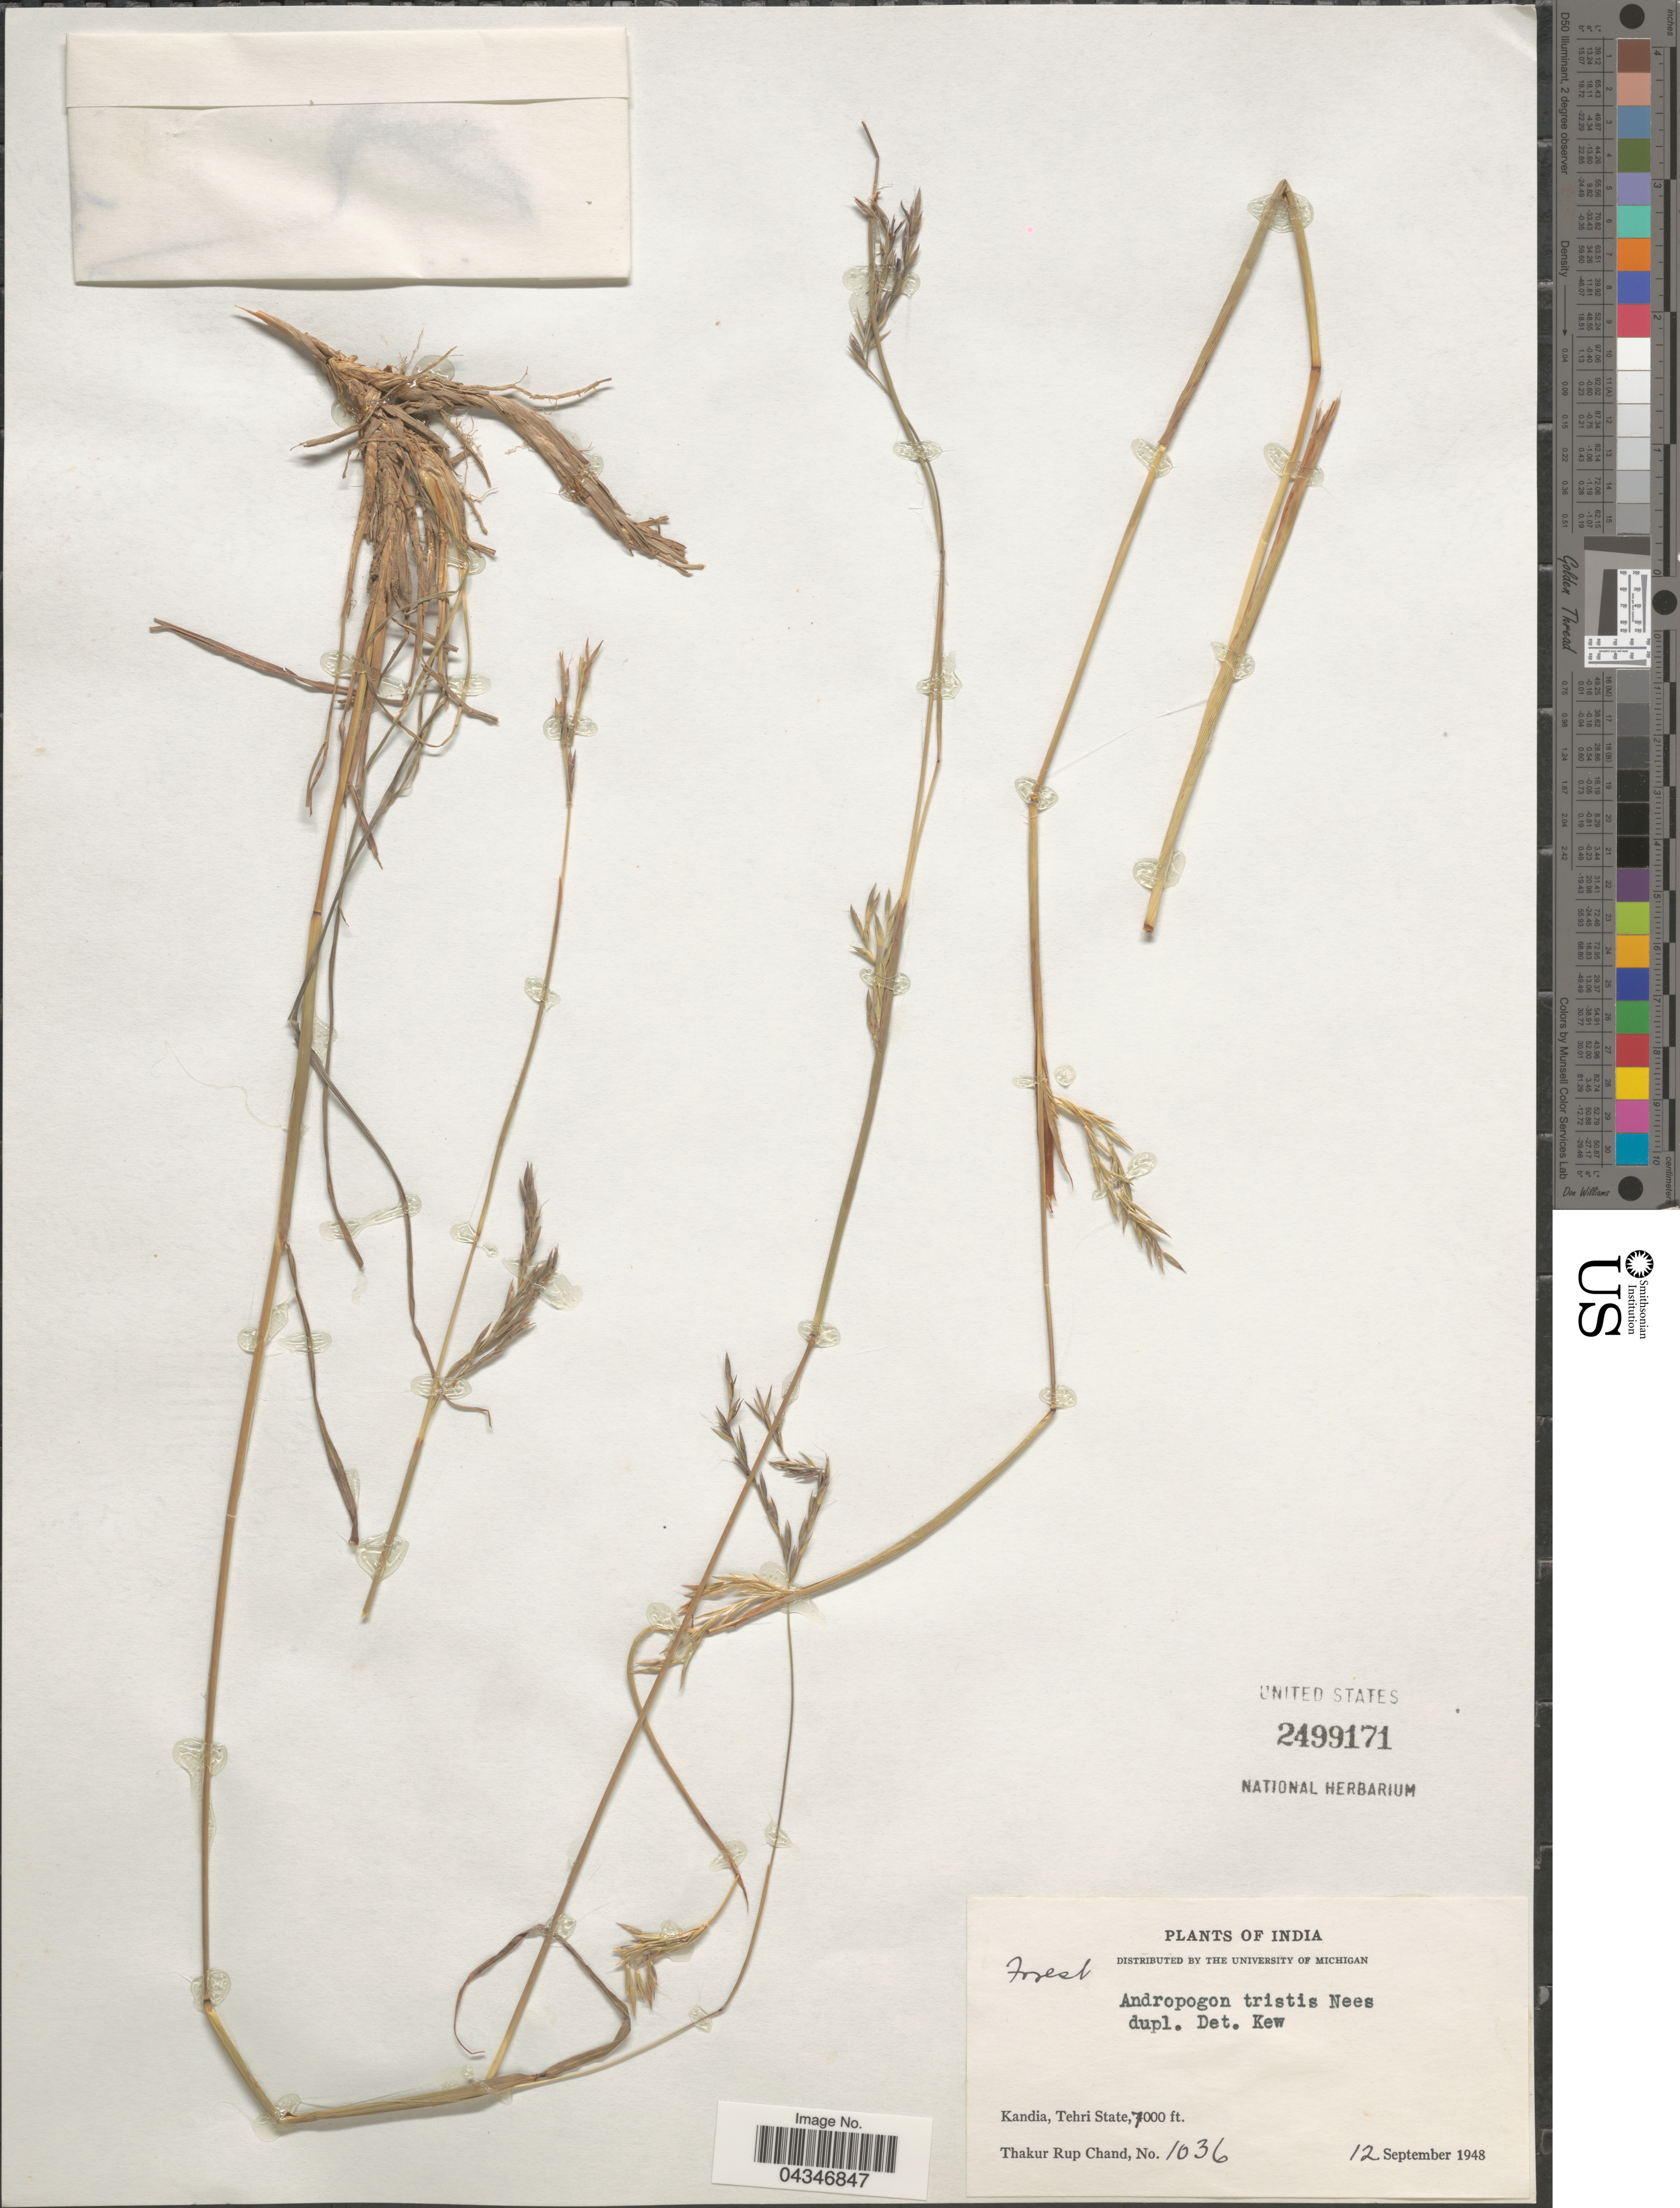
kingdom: Plantae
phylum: Tracheophyta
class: Liliopsida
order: Poales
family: Poaceae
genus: Andropogon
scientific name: Andropogon munroi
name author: C.B. Clarke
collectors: T. R. Chand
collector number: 1036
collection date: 1948-09-12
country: India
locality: Kandia, Tehri State.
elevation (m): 2134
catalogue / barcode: US 2499171